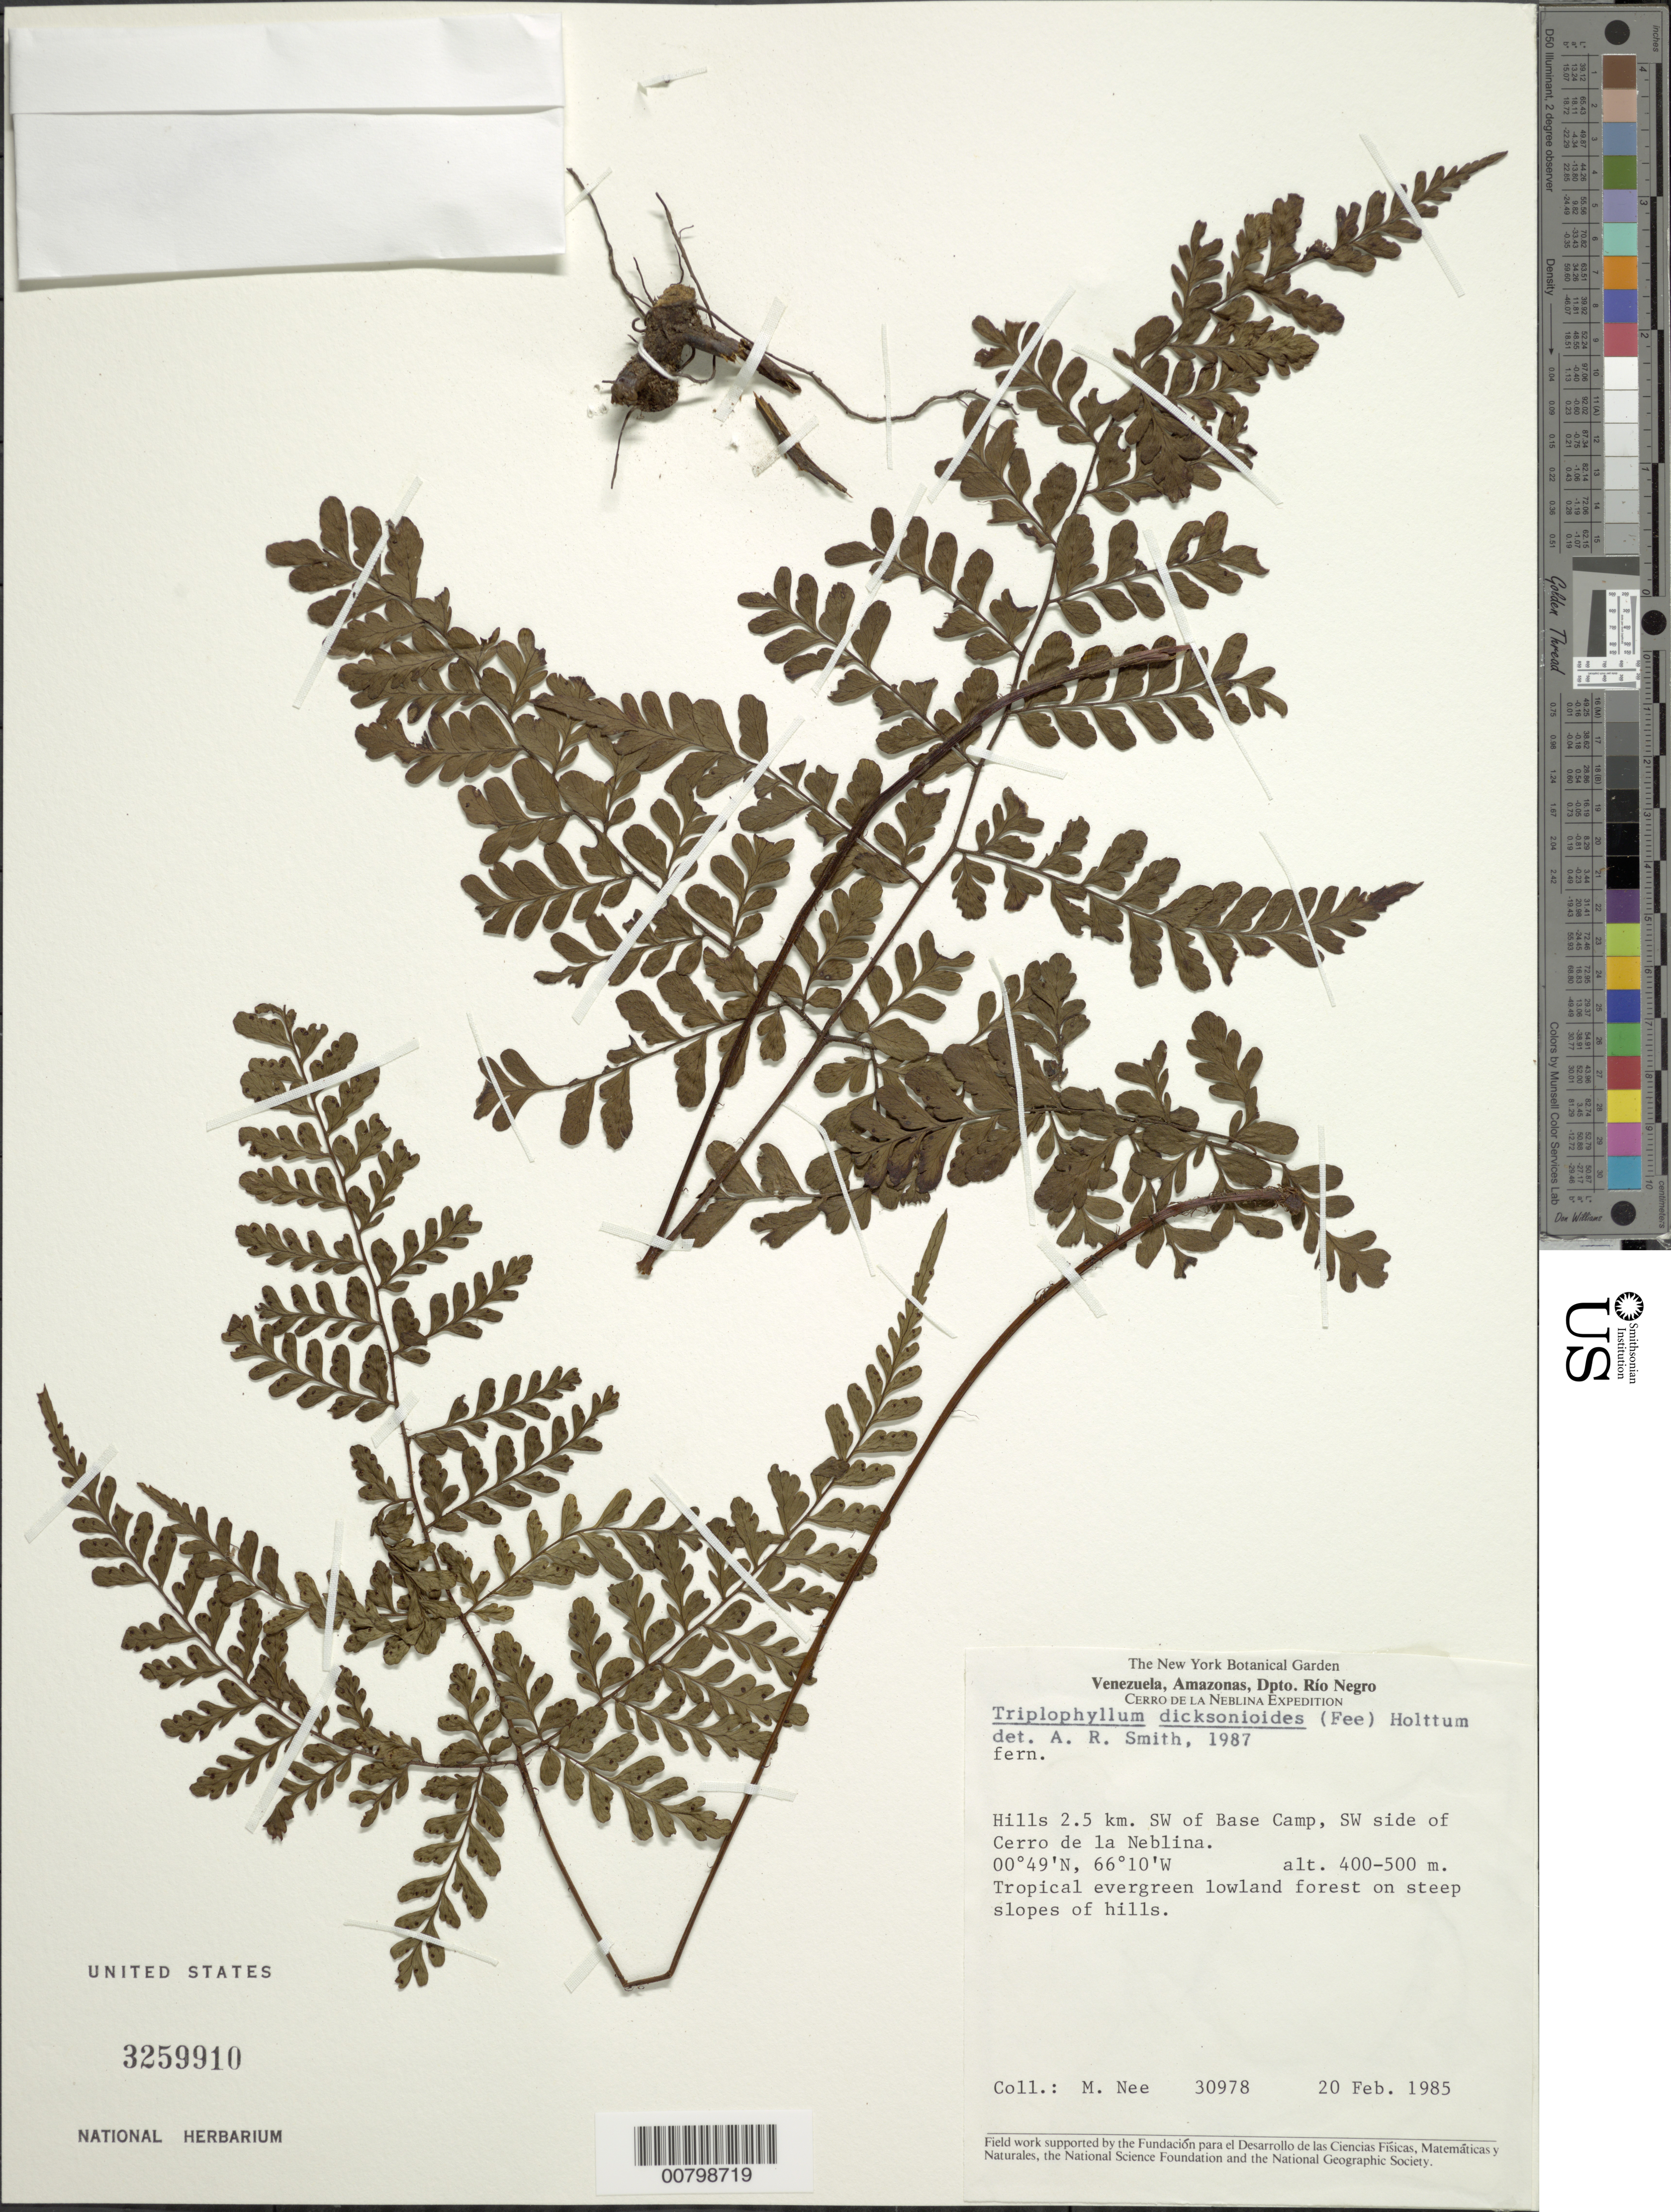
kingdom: Plantae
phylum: Tracheophyta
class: Polypodiopsida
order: Polypodiales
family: Tectariaceae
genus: Triplophyllum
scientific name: Triplophyllum dicksonioides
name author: (Fée) Holttum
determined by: Smith, Alan R., (UC)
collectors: M. Nee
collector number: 30978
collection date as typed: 20-Feb-85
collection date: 1985-02-20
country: Venezuela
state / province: Amazonas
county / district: Río Negro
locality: Cerro de la Neblina, 2.5 km SW of Base Camp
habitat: Tropical evergreen lowland forest on steep slopes of hills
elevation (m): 400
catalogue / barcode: US 3259910